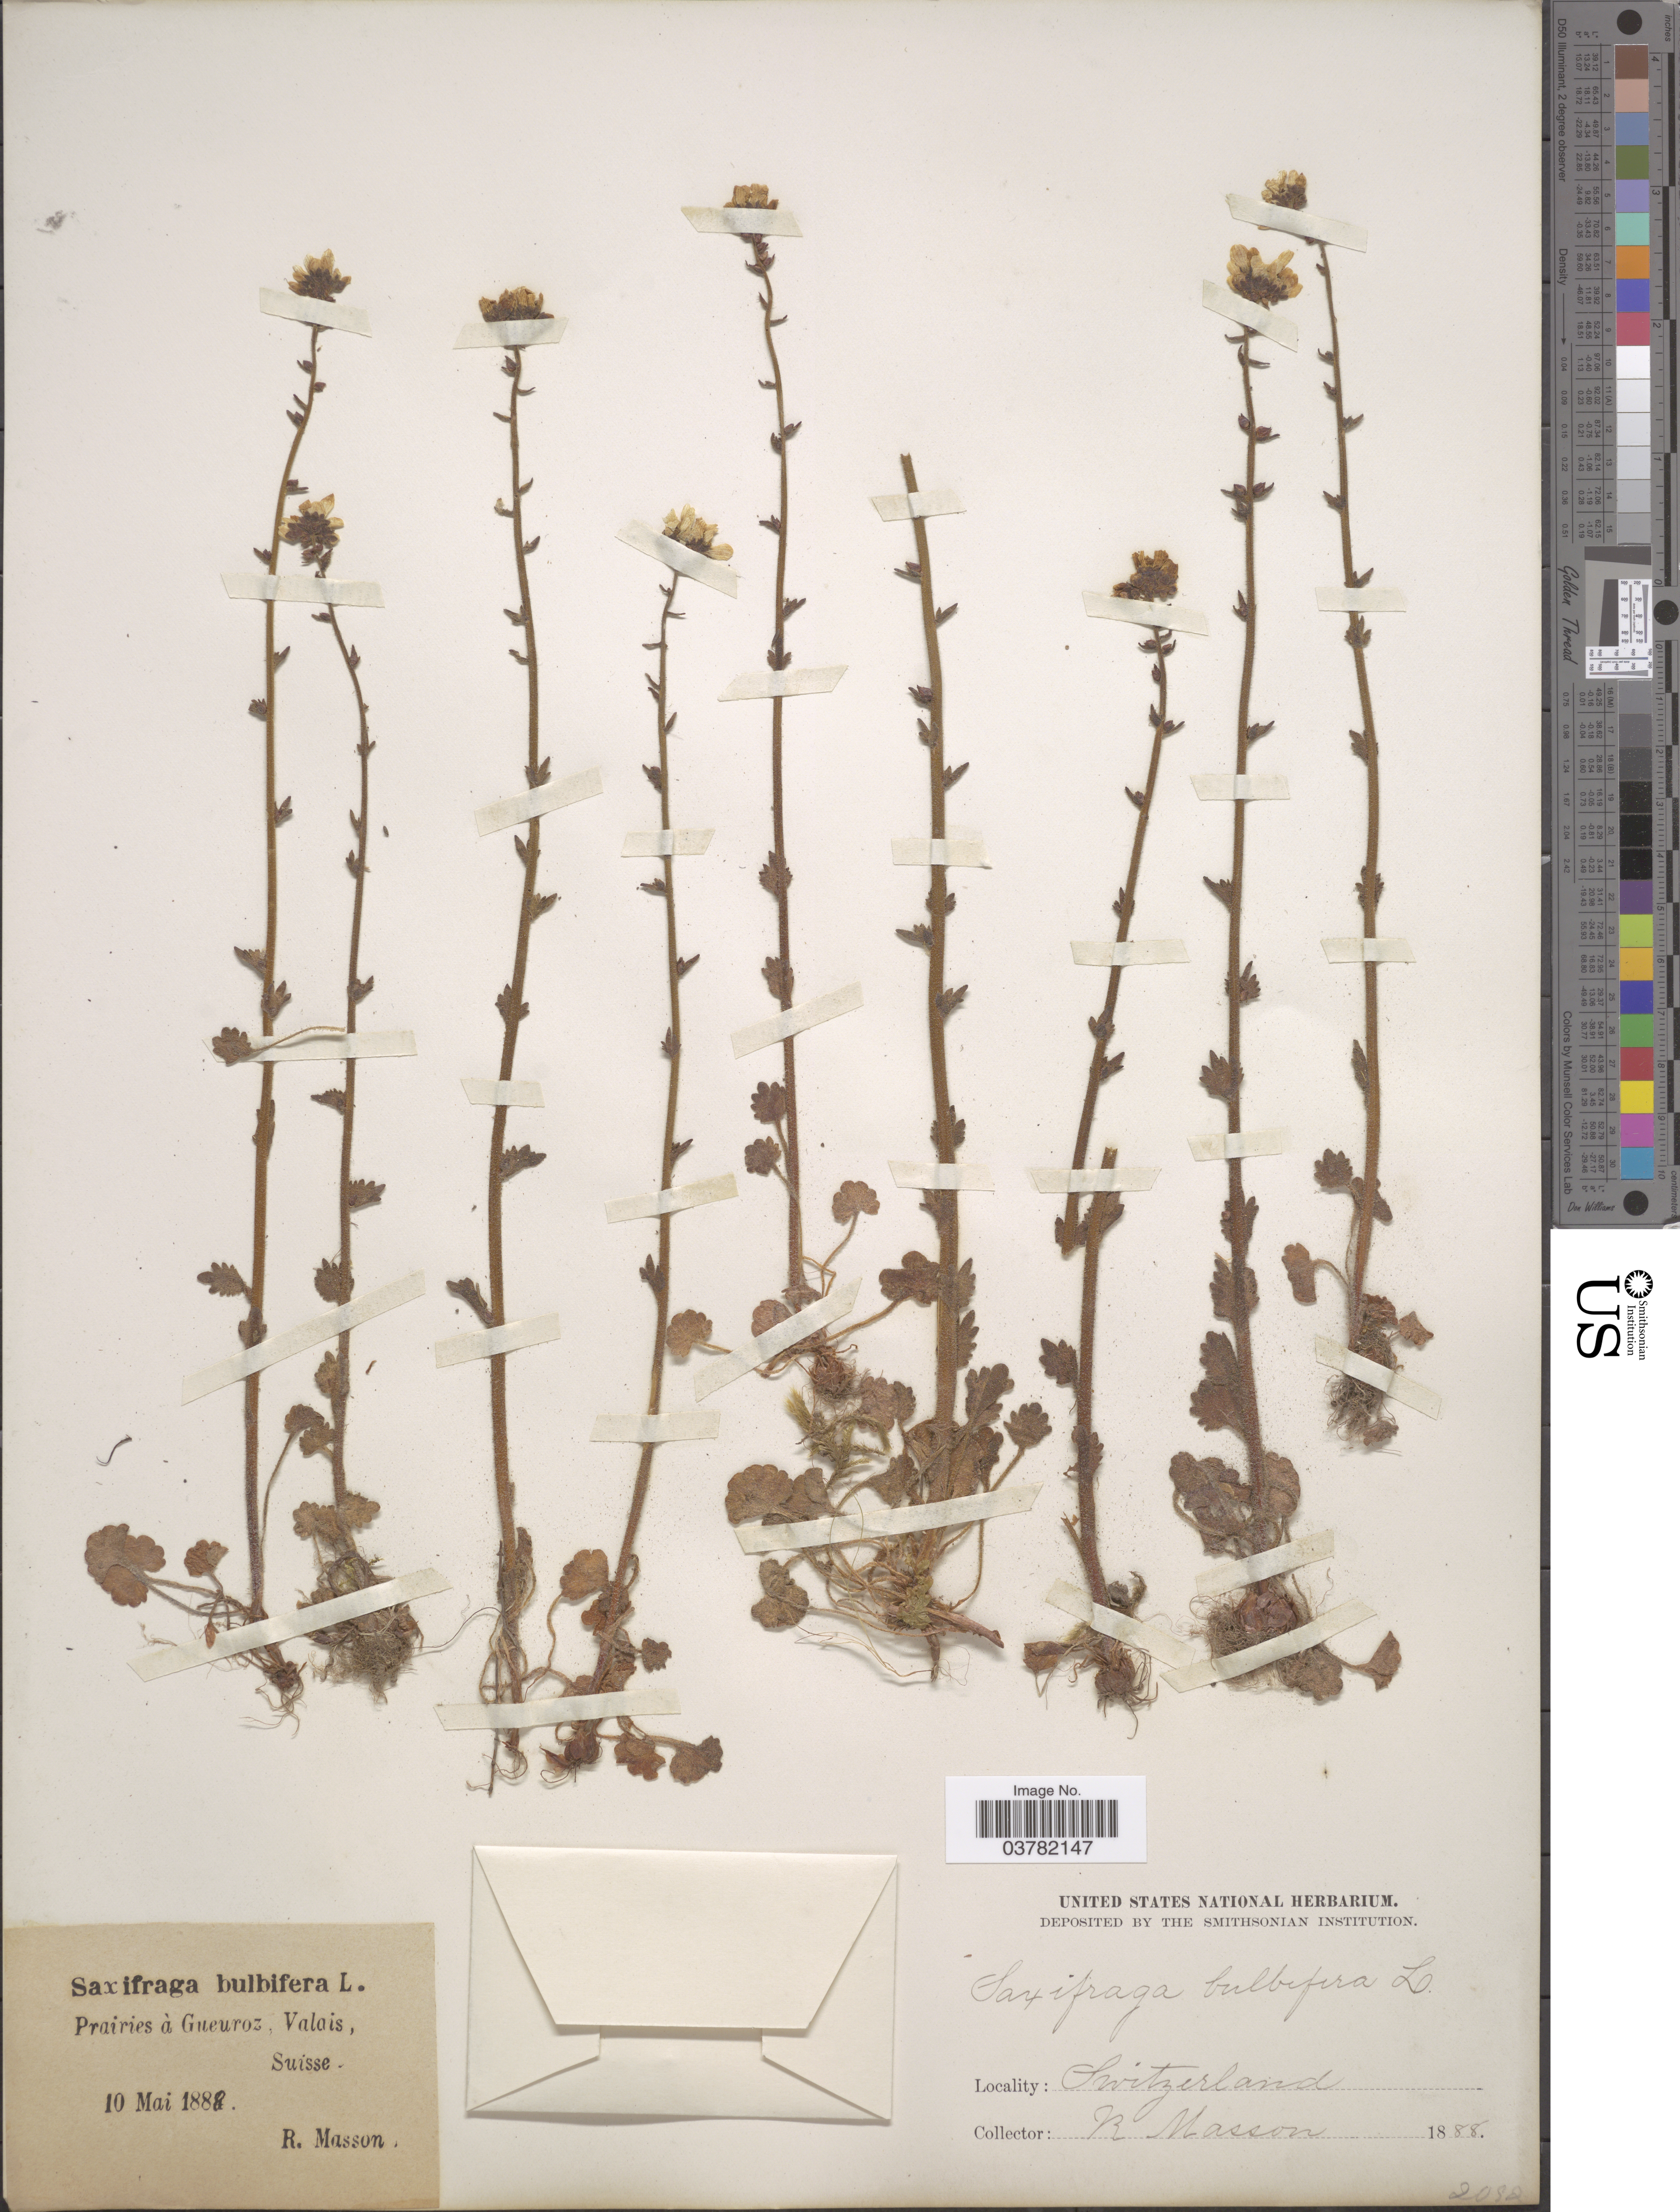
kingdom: Plantae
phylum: Tracheophyta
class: Magnoliopsida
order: Saxifragales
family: Saxifragaceae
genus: Saxifraga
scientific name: Saxifraga bulbifera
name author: L.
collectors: R. Masson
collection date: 1888-05-10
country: Switzerland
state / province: Valais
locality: Prairies à Gueuroz, Suisse.